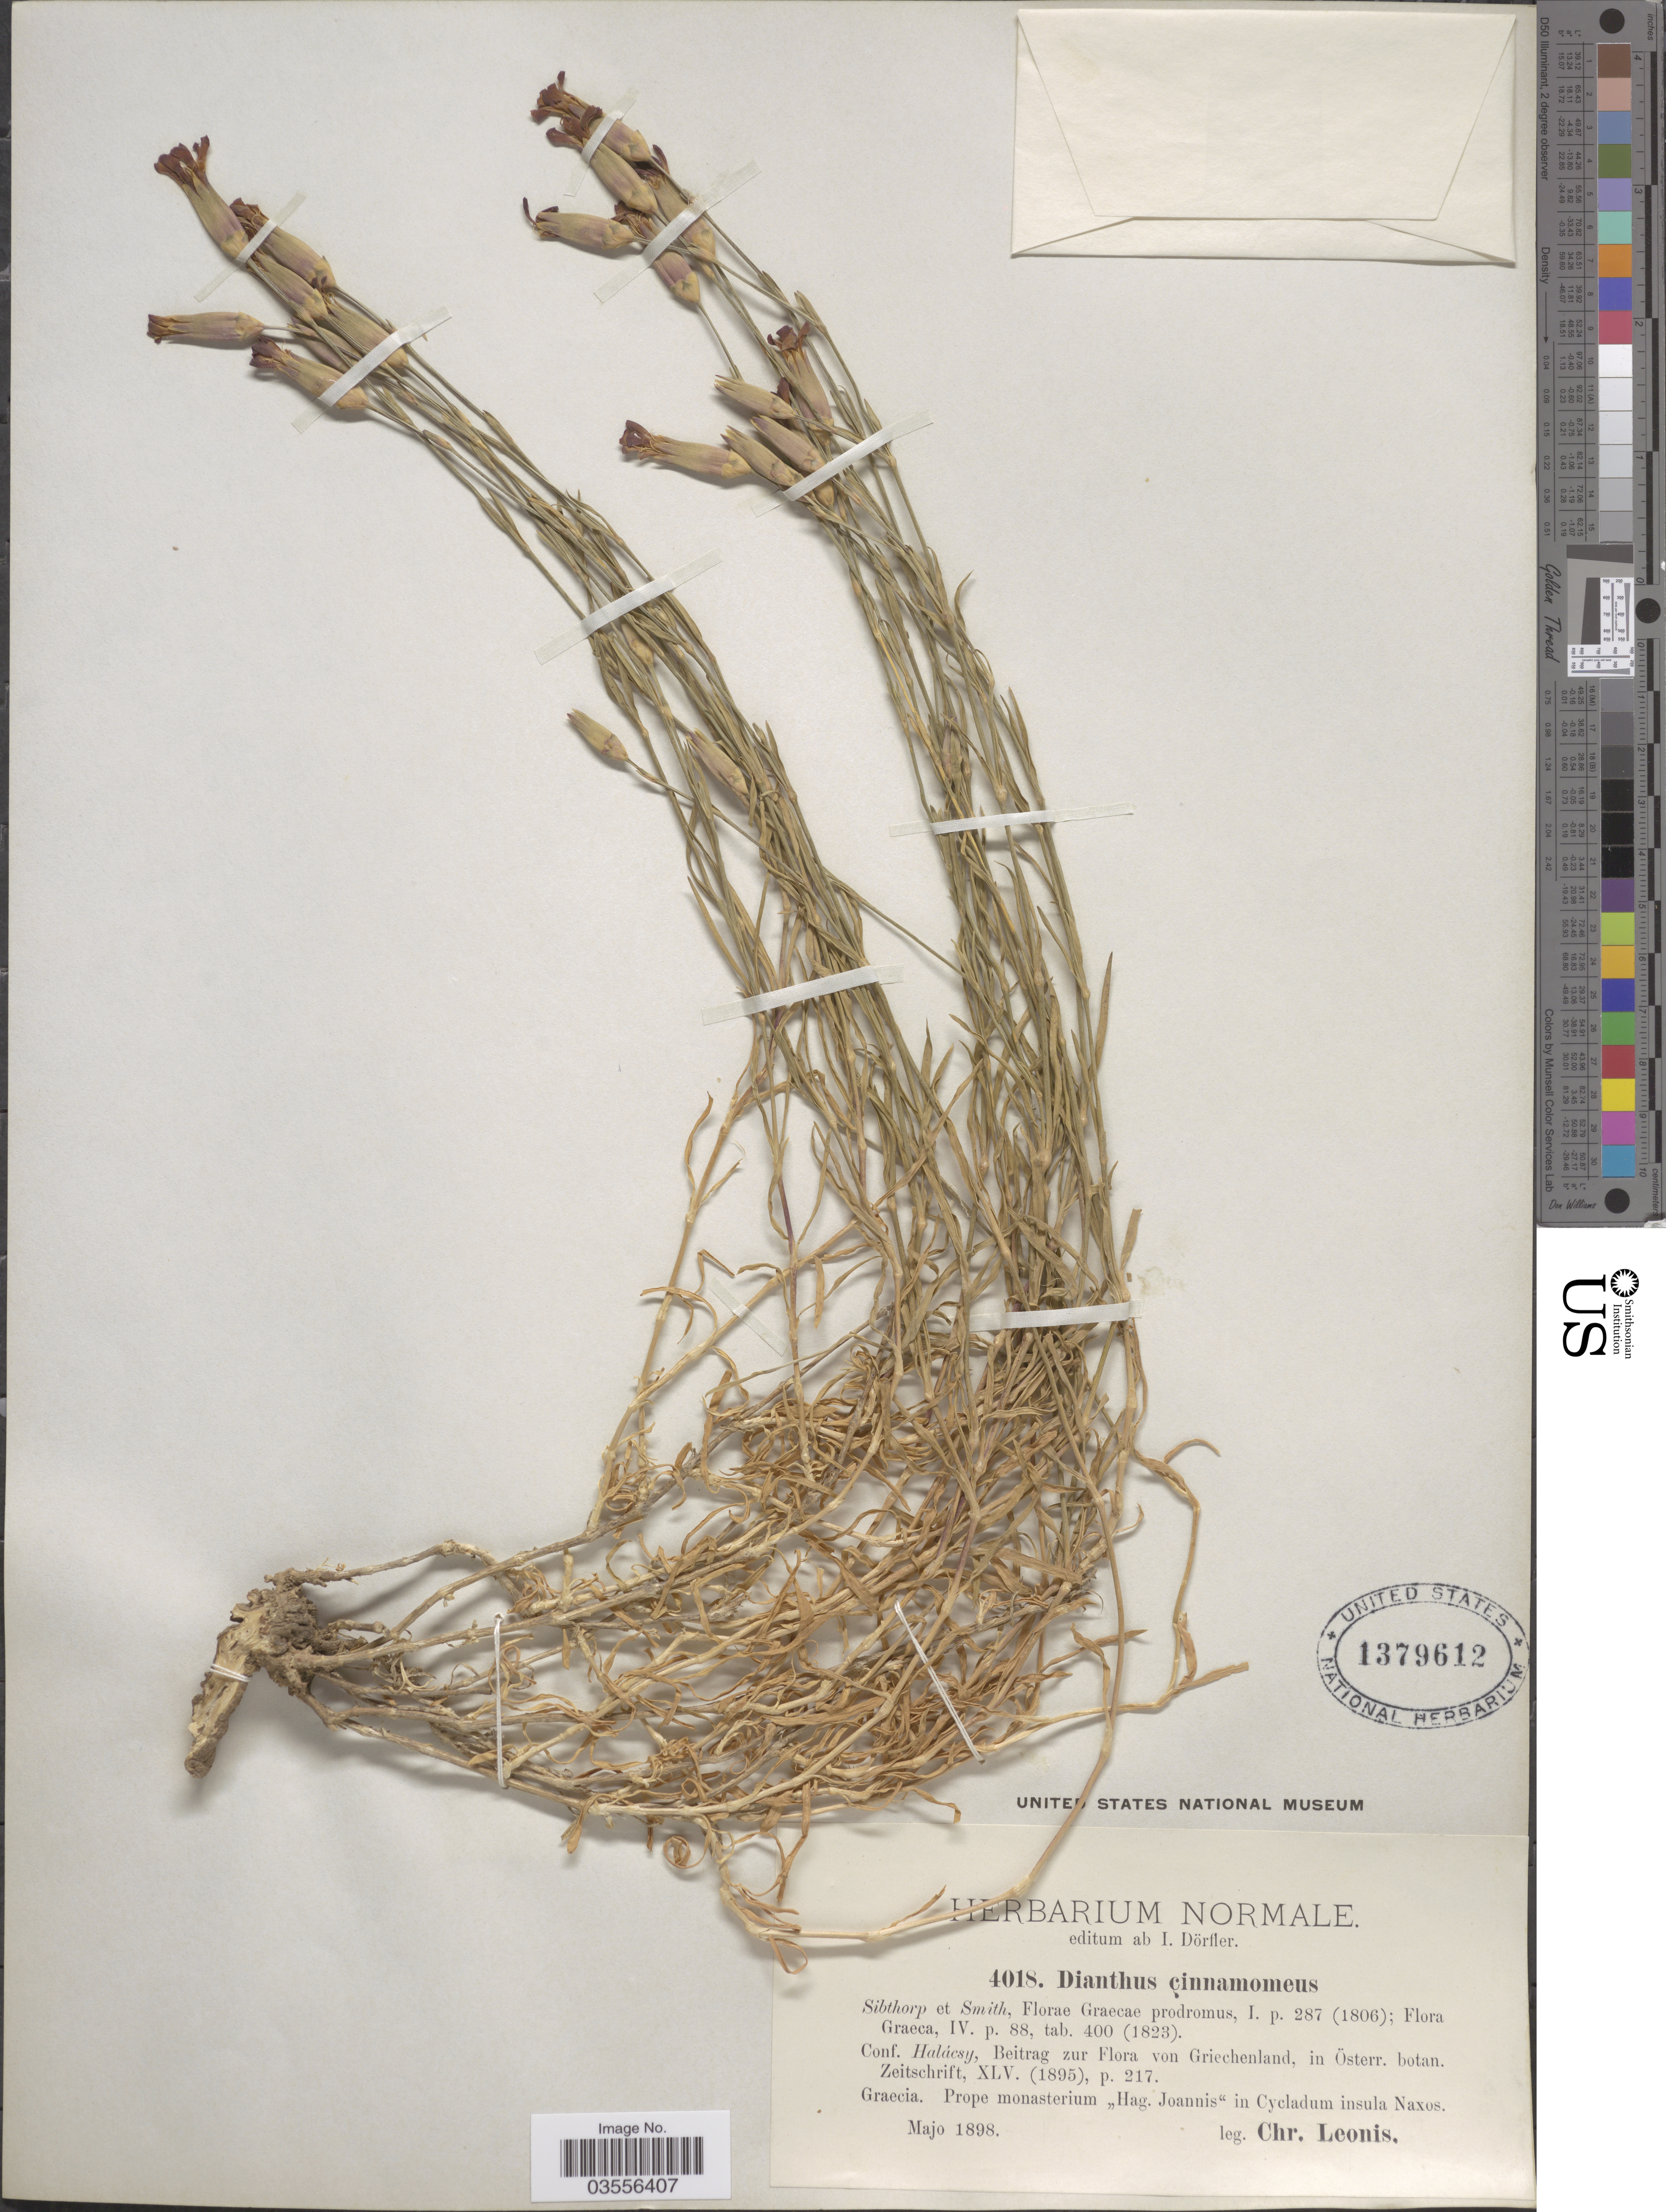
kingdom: Plantae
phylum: Tracheophyta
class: Magnoliopsida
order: Caryophyllales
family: Caryophyllaceae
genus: Dianthus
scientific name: Dianthus cinnamomeus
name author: Sm.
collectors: C. Leonis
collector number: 4018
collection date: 1898-05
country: Greece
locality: Graecia. Prope monasterium "Hag. Joannis" in Cycladum insula Naxos.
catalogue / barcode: US 1379612